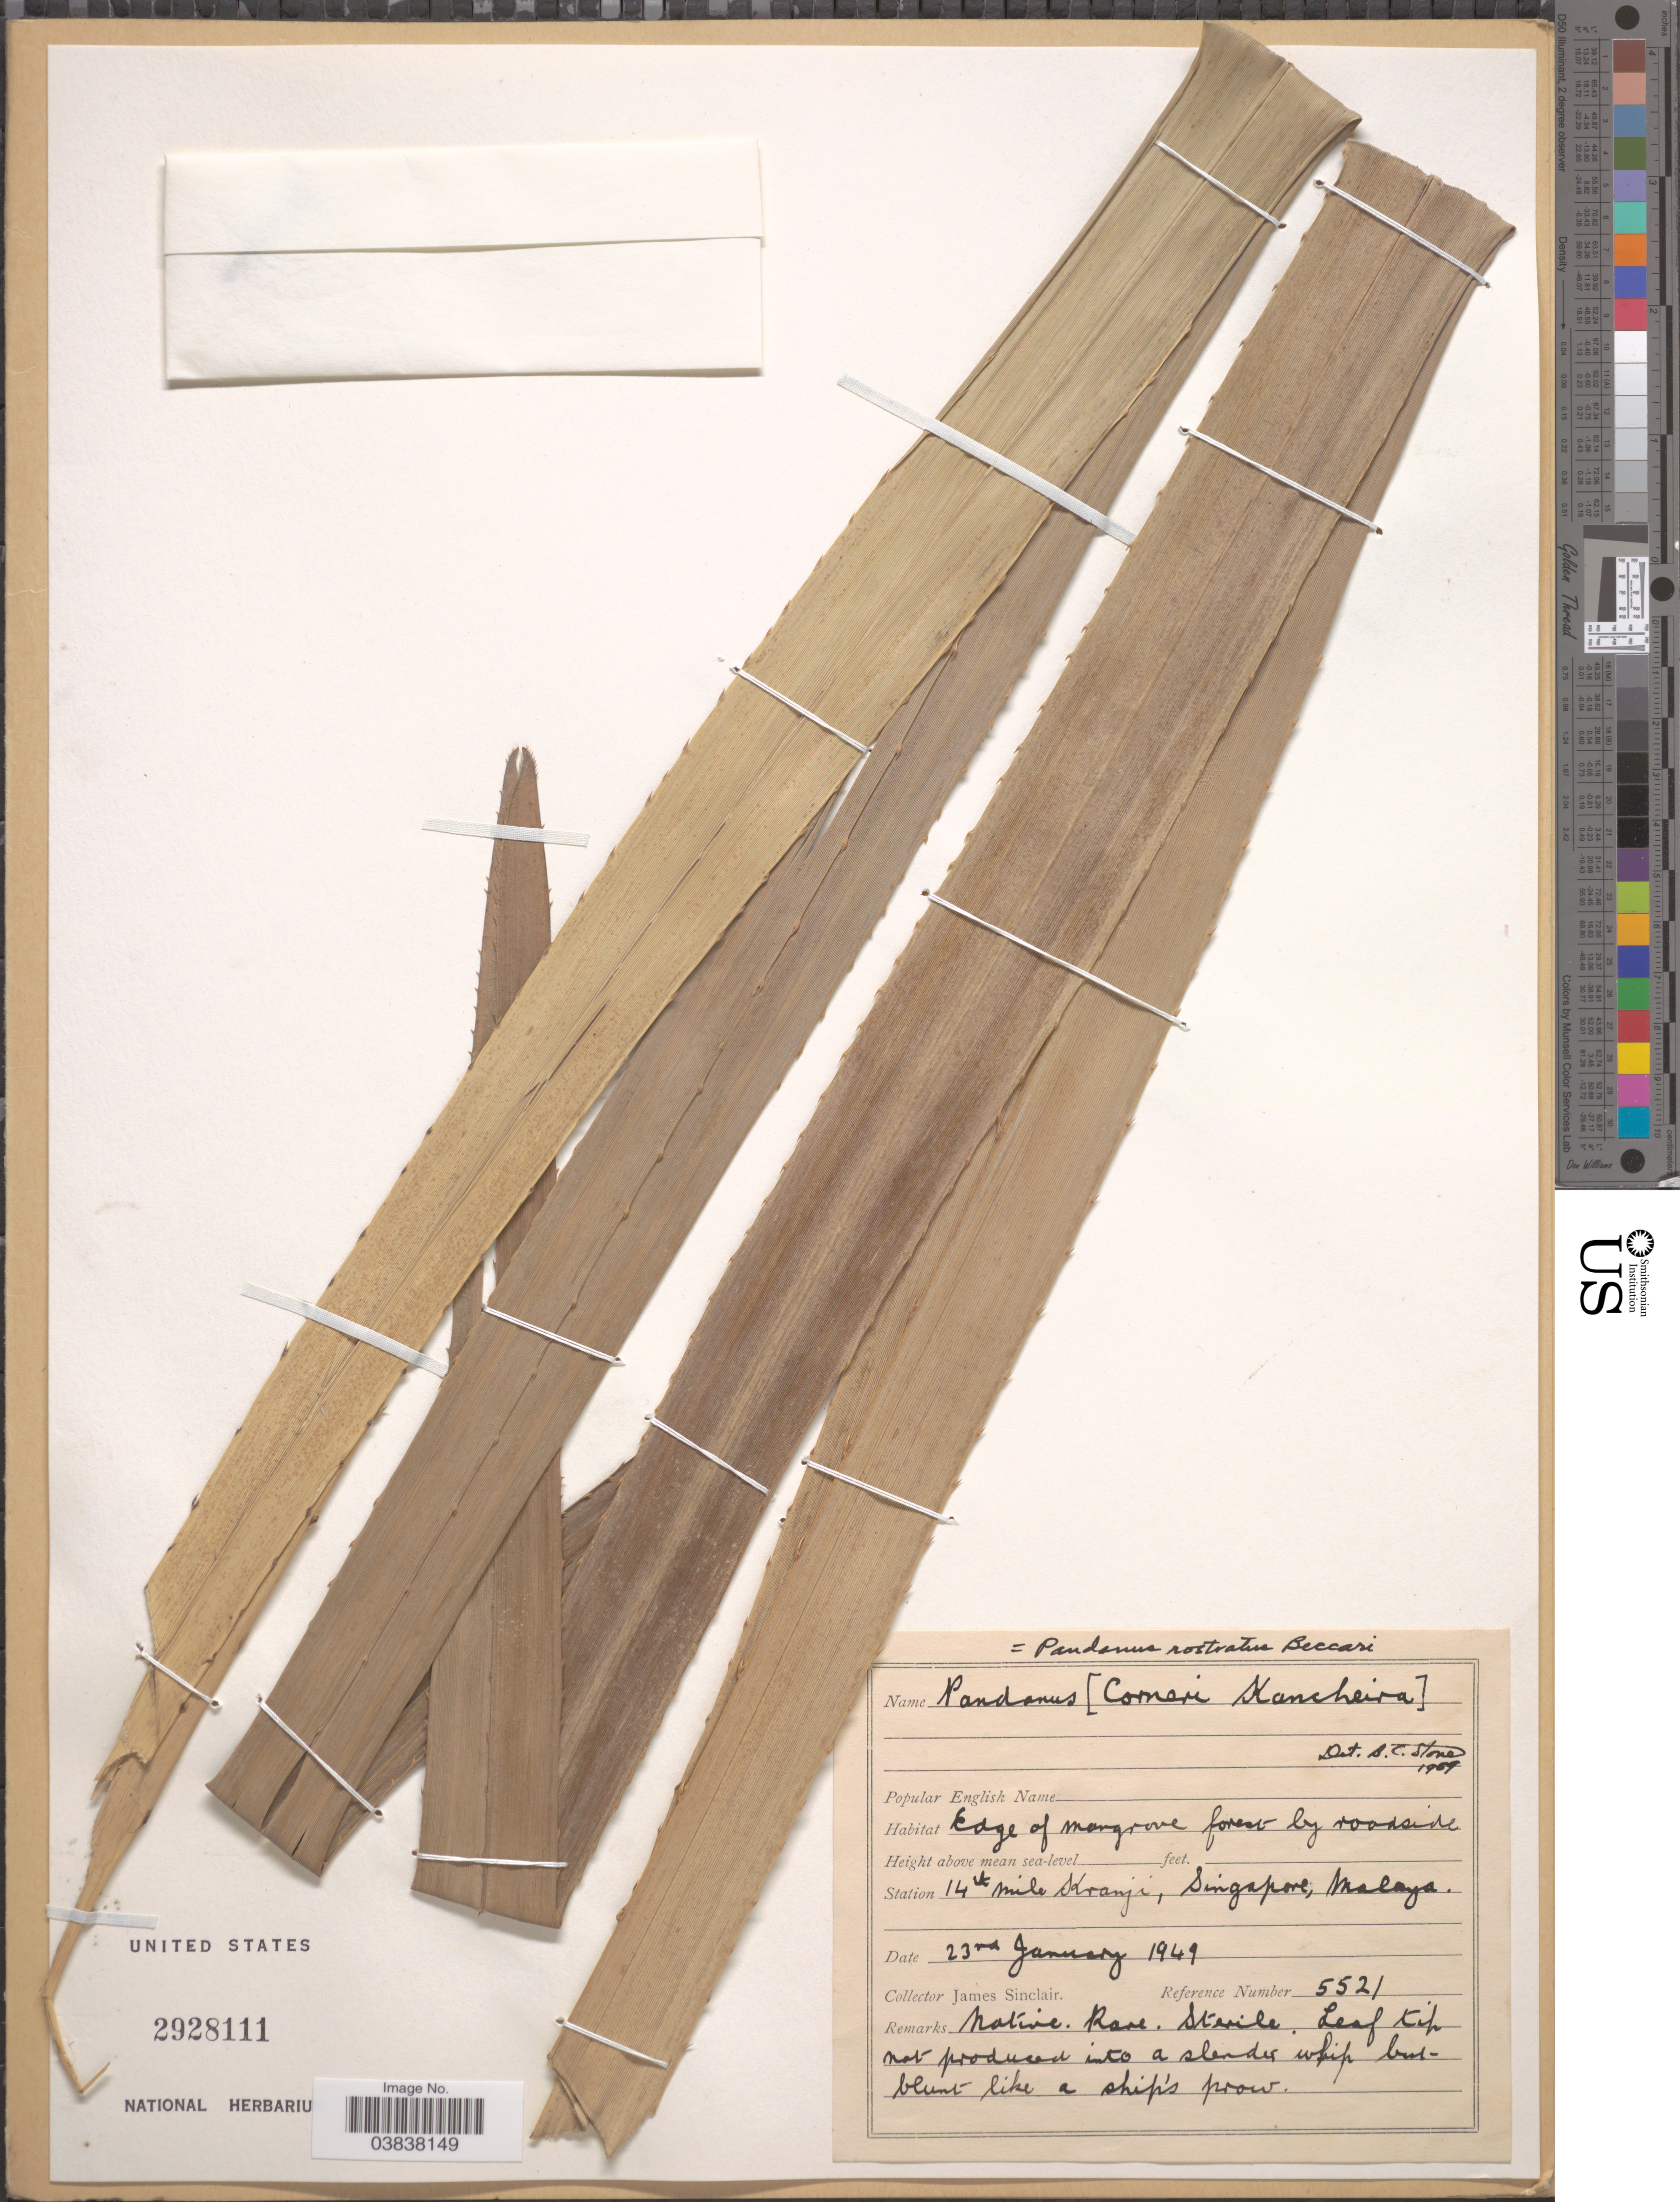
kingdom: Plantae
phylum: Tracheophyta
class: Liliopsida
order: Pandanales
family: Pandanaceae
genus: Pandanus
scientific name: Pandanus rostratus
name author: Martelli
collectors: J. Sinclair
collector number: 5521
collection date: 1949-01-23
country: Singapore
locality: Station. 14th mile Kranji, Malaya.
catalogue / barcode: US 2928111